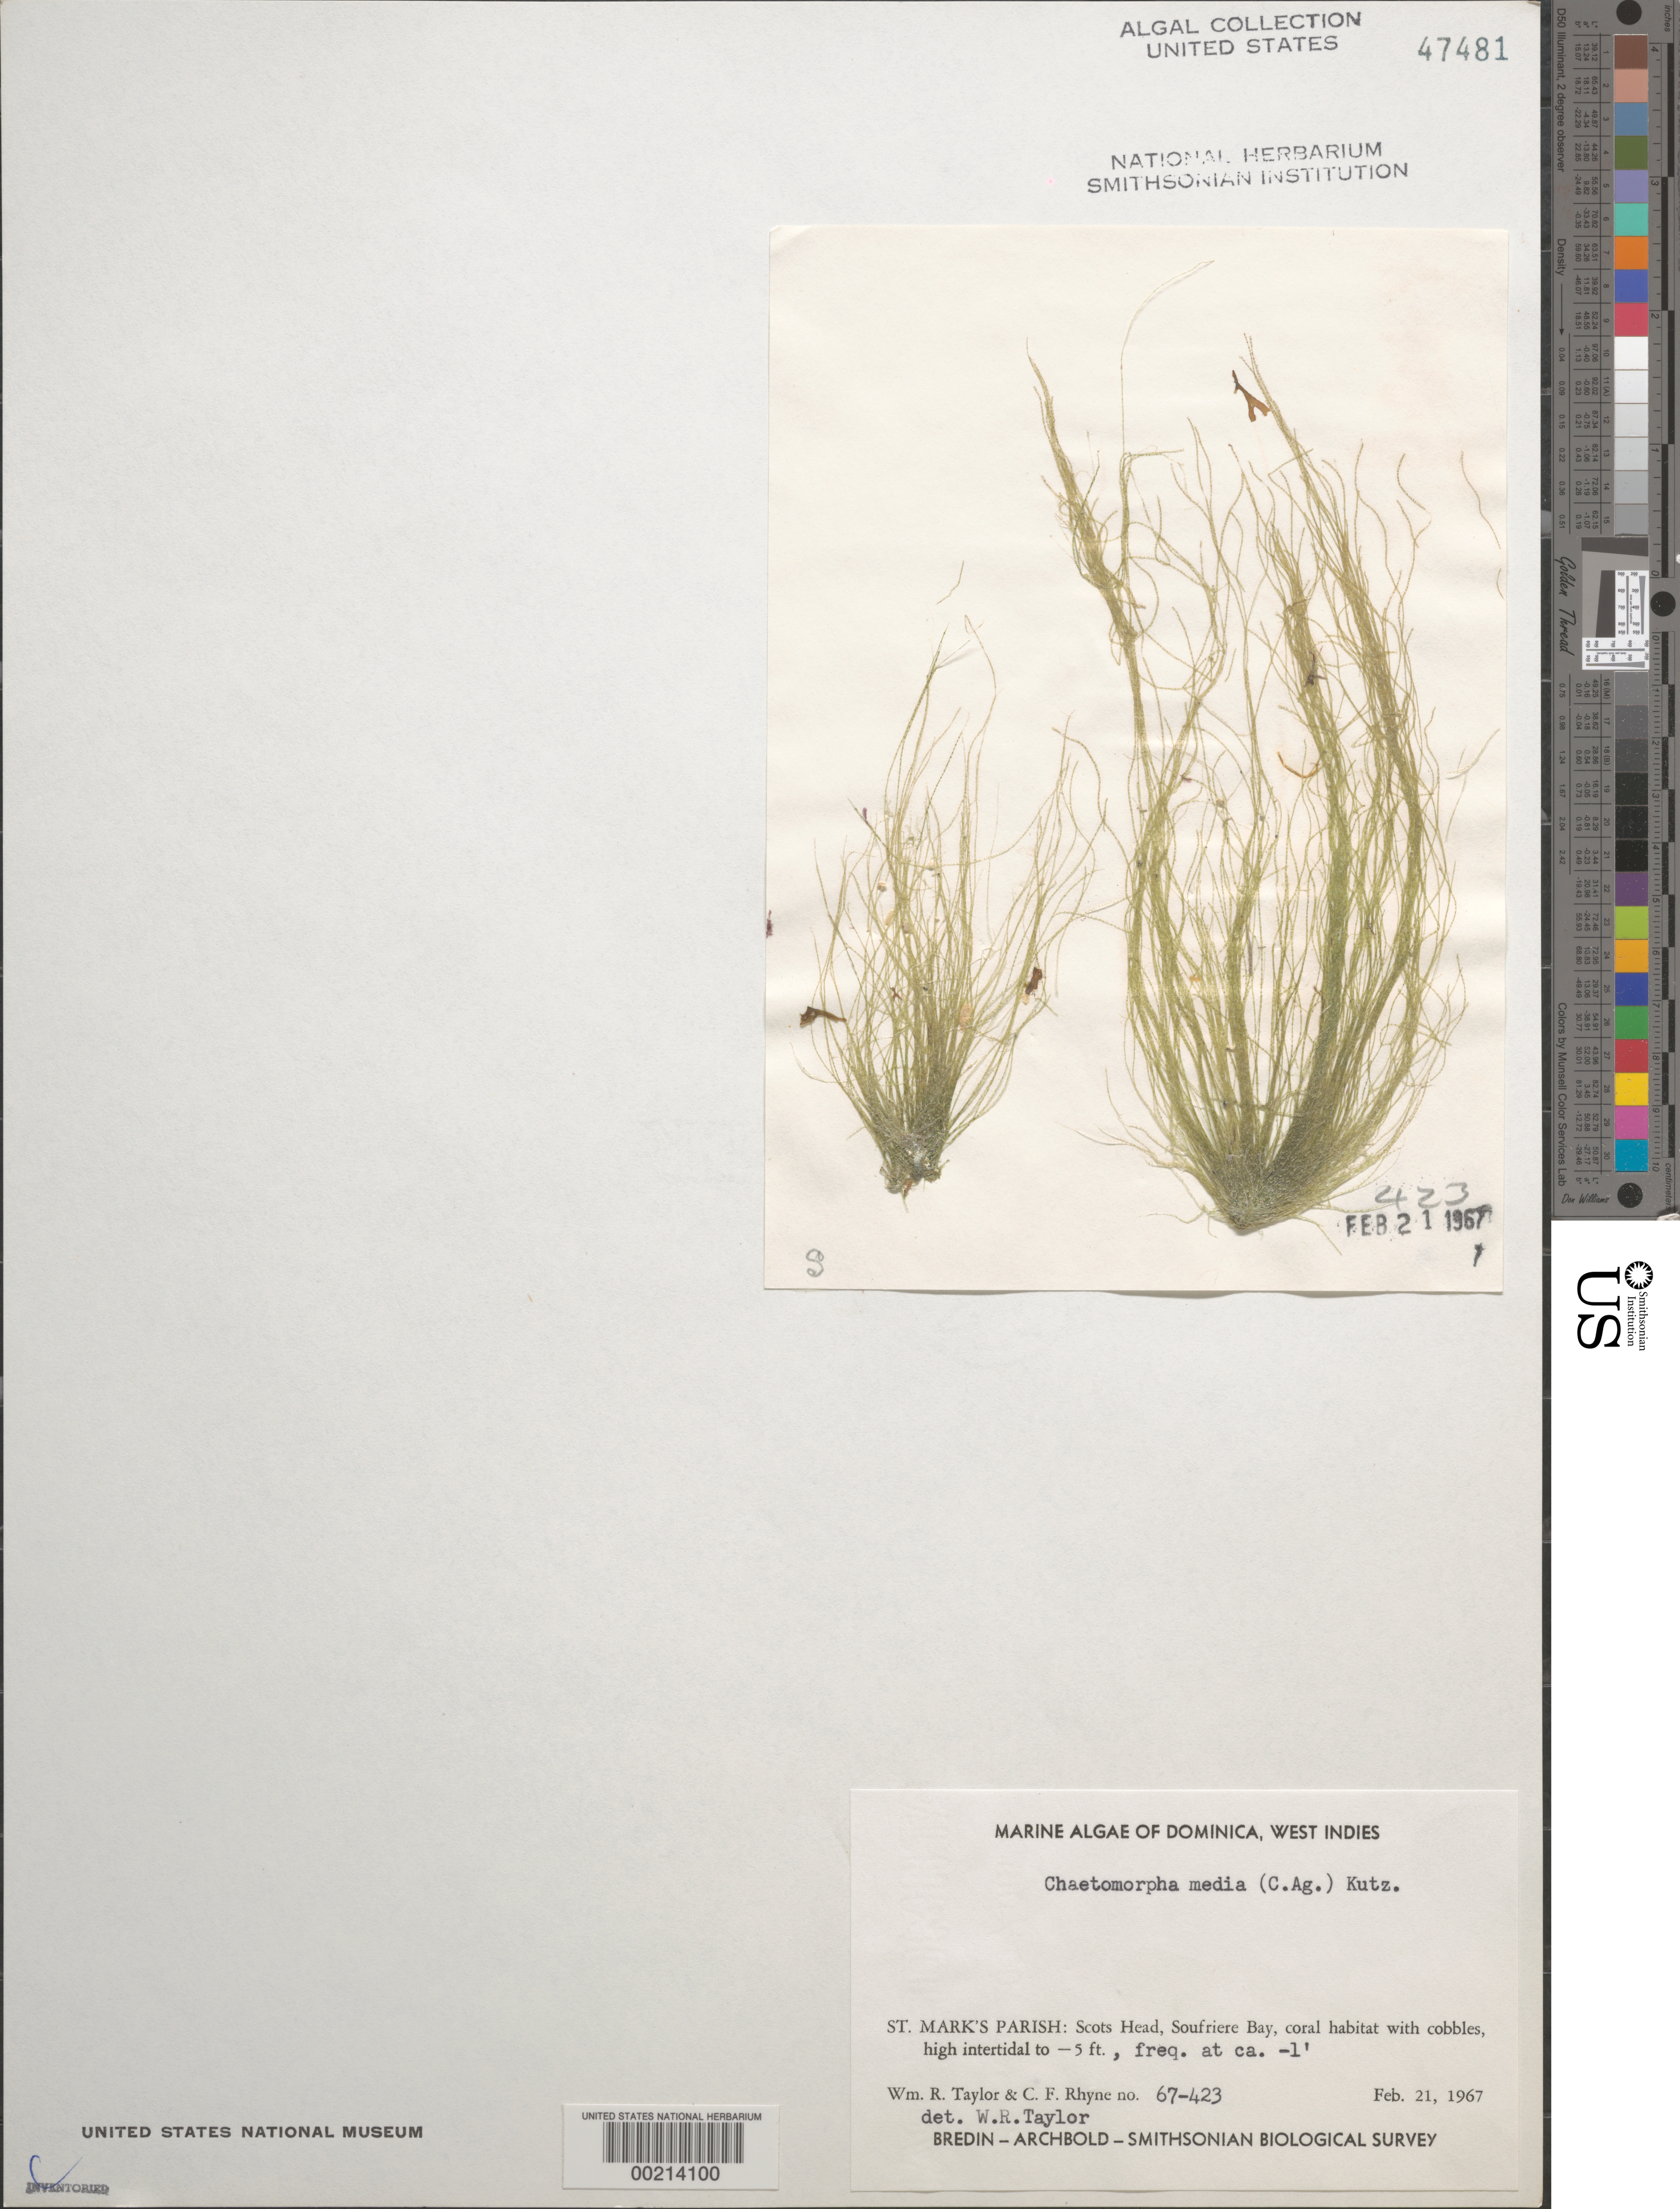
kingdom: Plantae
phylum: Chlorophyta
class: Ulvophyceae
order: Cladophorales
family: Cladophoraceae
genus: Chaetomorpha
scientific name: Chaetomorpha melagonium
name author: (F. Weber & D. Mohr) Kützing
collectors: W. R. Taylor & C. Rhyne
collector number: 67-423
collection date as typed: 21 Feb 1967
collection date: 1967-02-21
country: Dominica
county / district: St. Mark's Parish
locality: Scots Head, Soufriere Bay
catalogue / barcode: US 47481